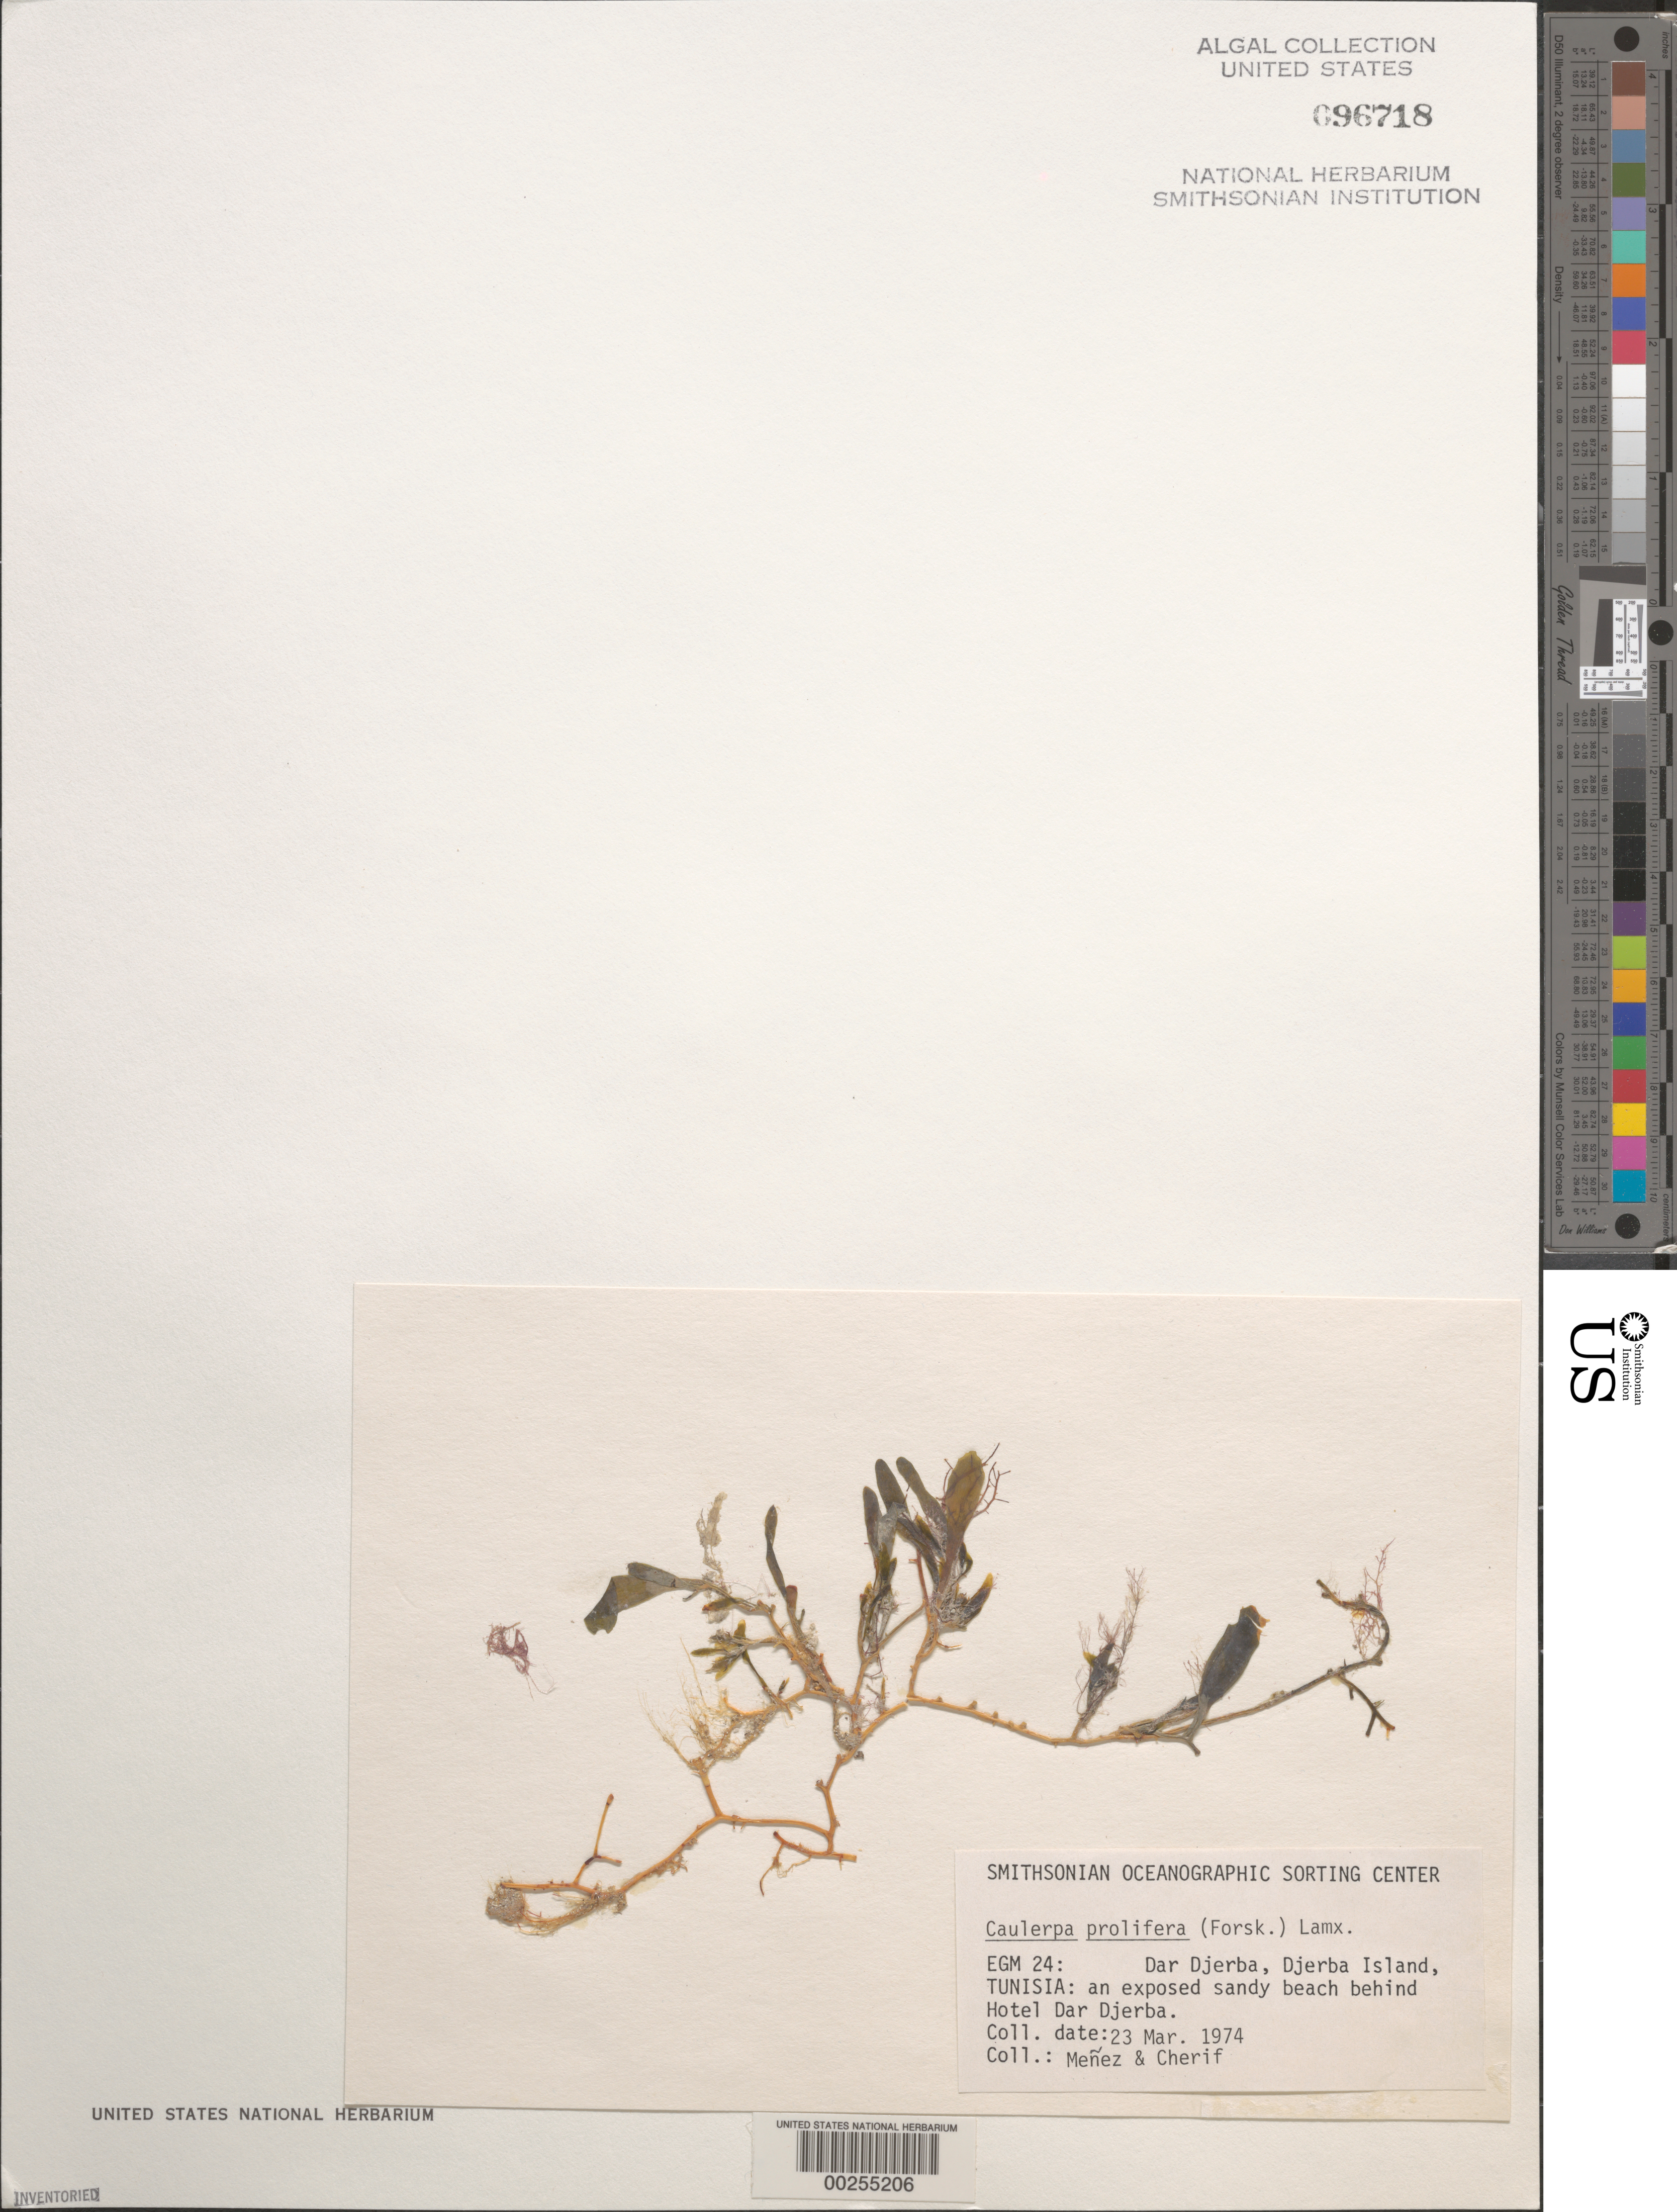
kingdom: Plantae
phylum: Chlorophyta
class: Ulvophyceae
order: Bryopsidales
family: Caulerpaceae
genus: Caulerpa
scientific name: Caulerpa prolifera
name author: (Forssk.) J.V.Lamouroux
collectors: Meñez & -. Cherif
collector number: EGM 24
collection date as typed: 23 Mar 1974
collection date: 1974-03-23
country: Tunisia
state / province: Medenine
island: Djerba Island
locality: Dar Djerba, behind Hotel Dar Djerba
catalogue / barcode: US 96718